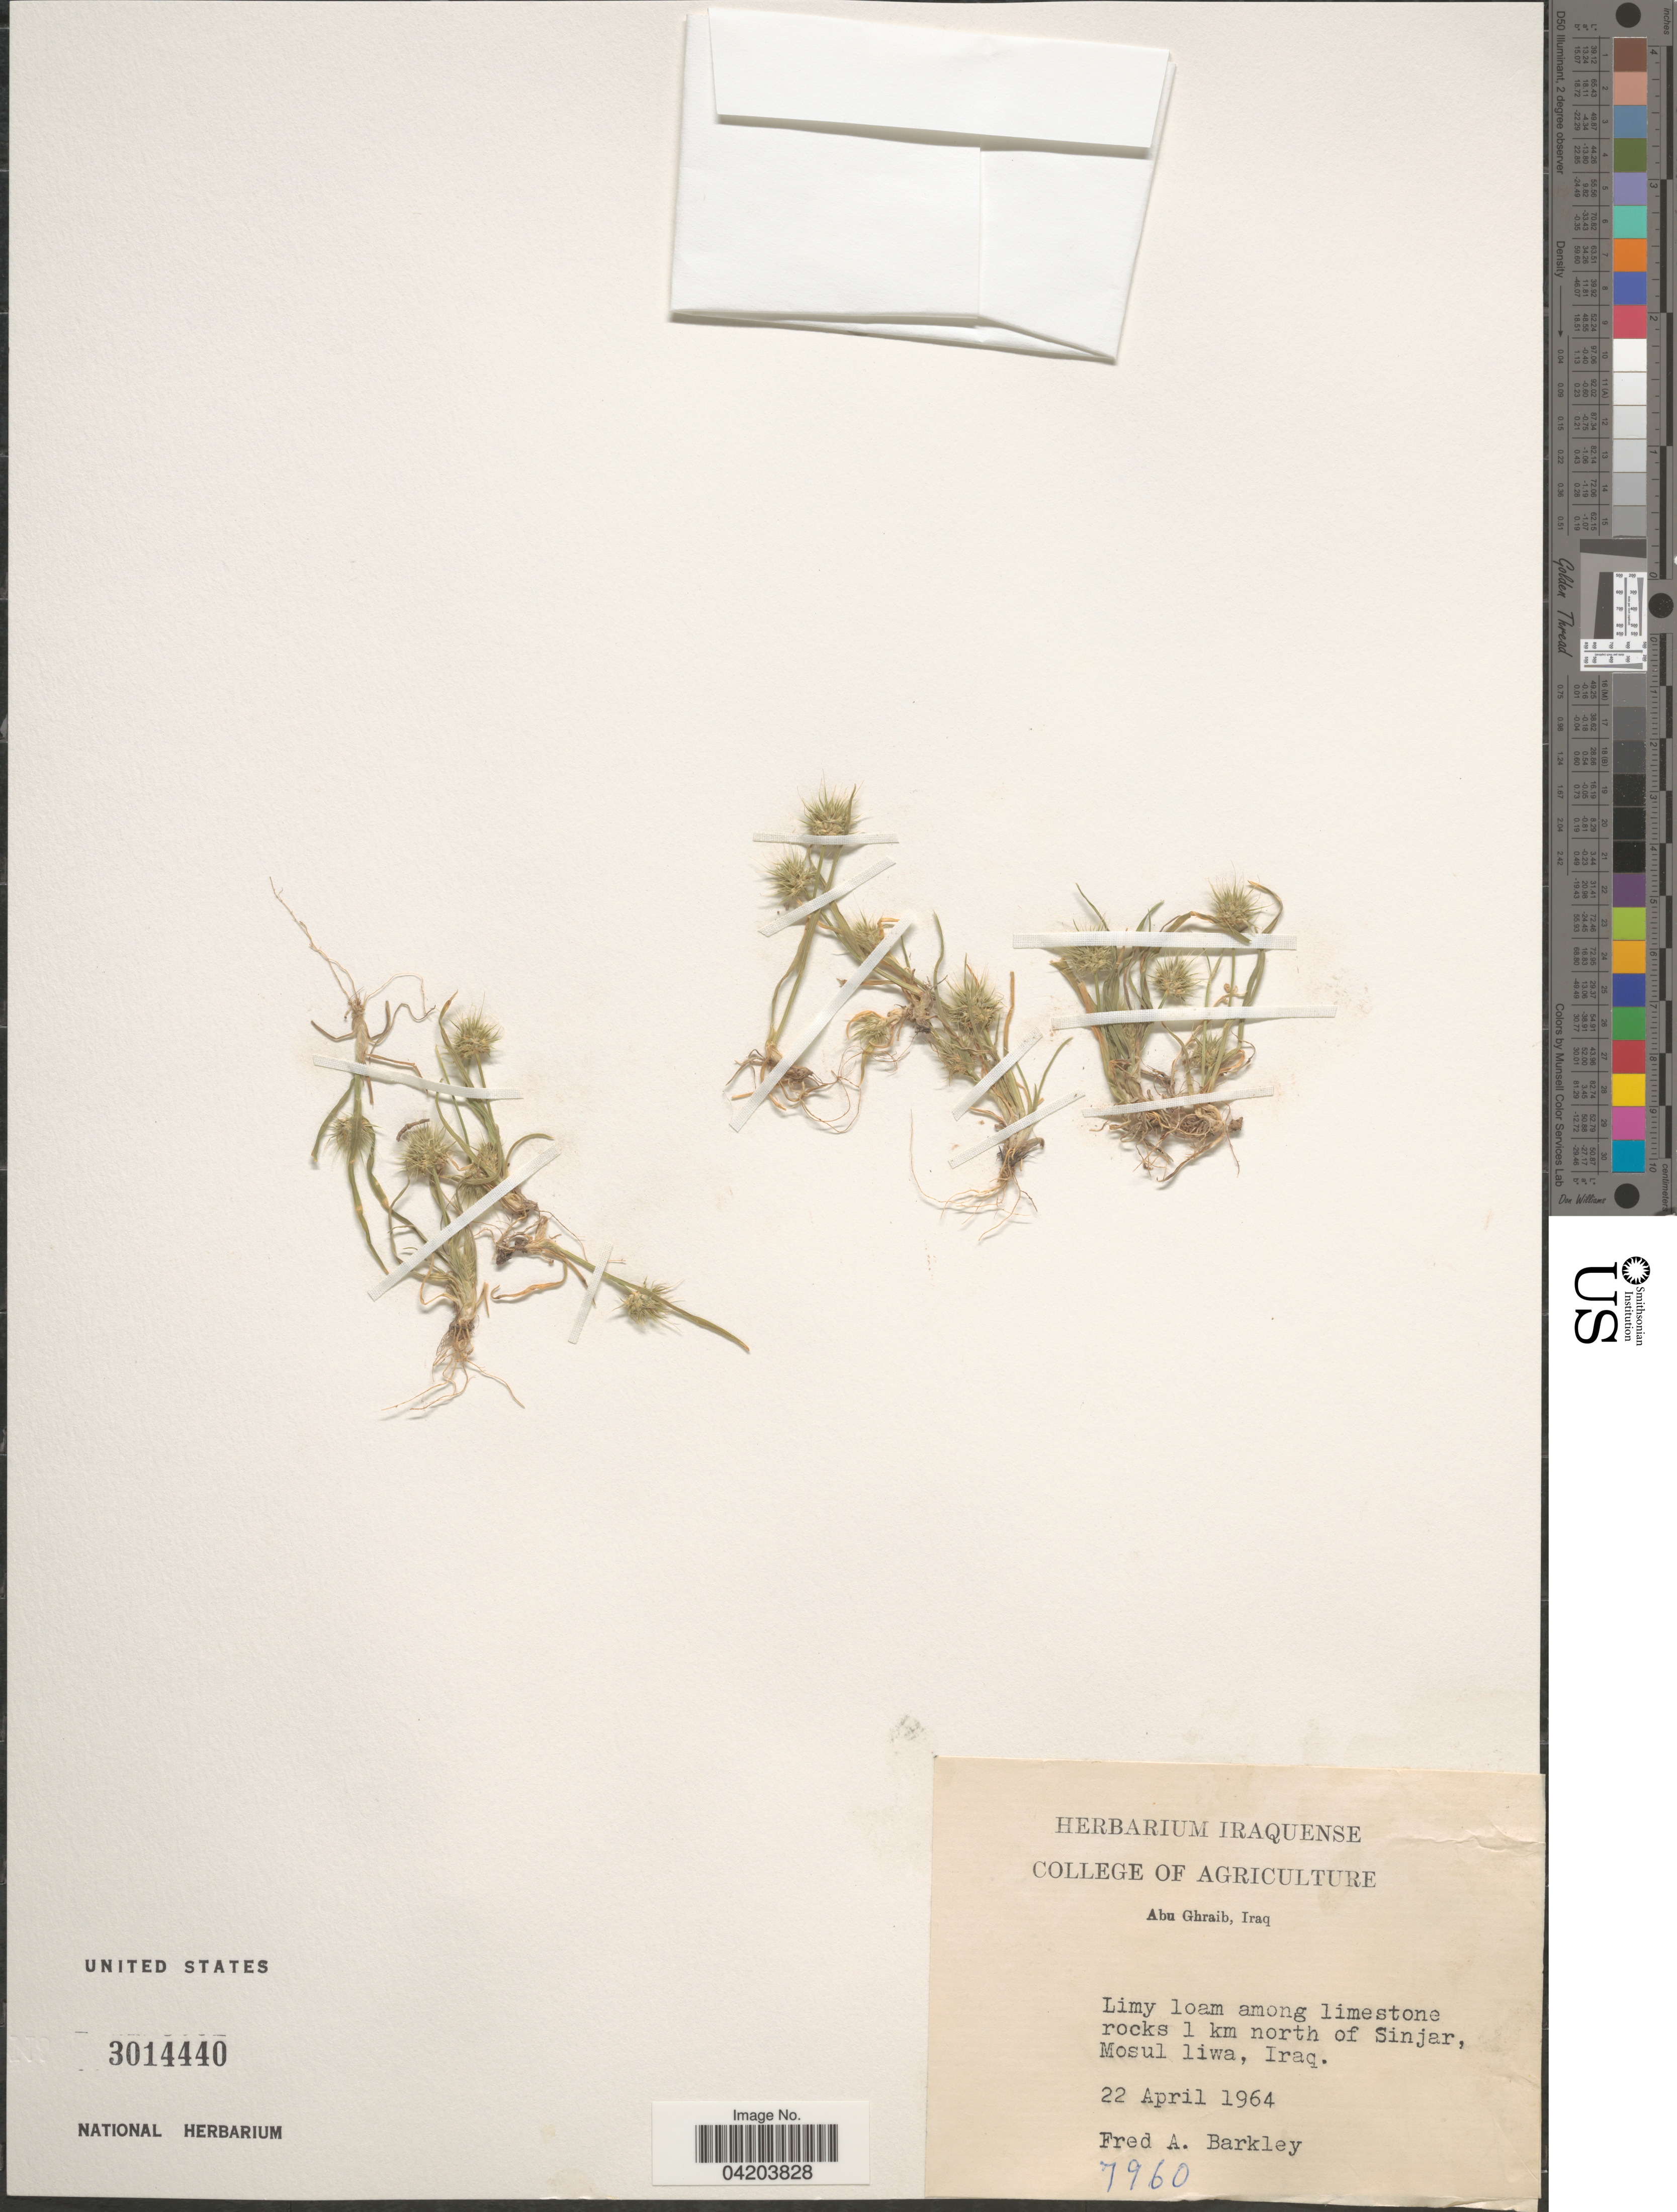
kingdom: Plantae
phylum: Tracheophyta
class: Liliopsida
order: Poales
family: Poaceae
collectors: F. A. Barkley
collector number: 7960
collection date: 1964-04-22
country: Iraq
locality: Limy loam among limestone rocks 1 km north of Sinjar, Mosul liwa.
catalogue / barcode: US 3014440